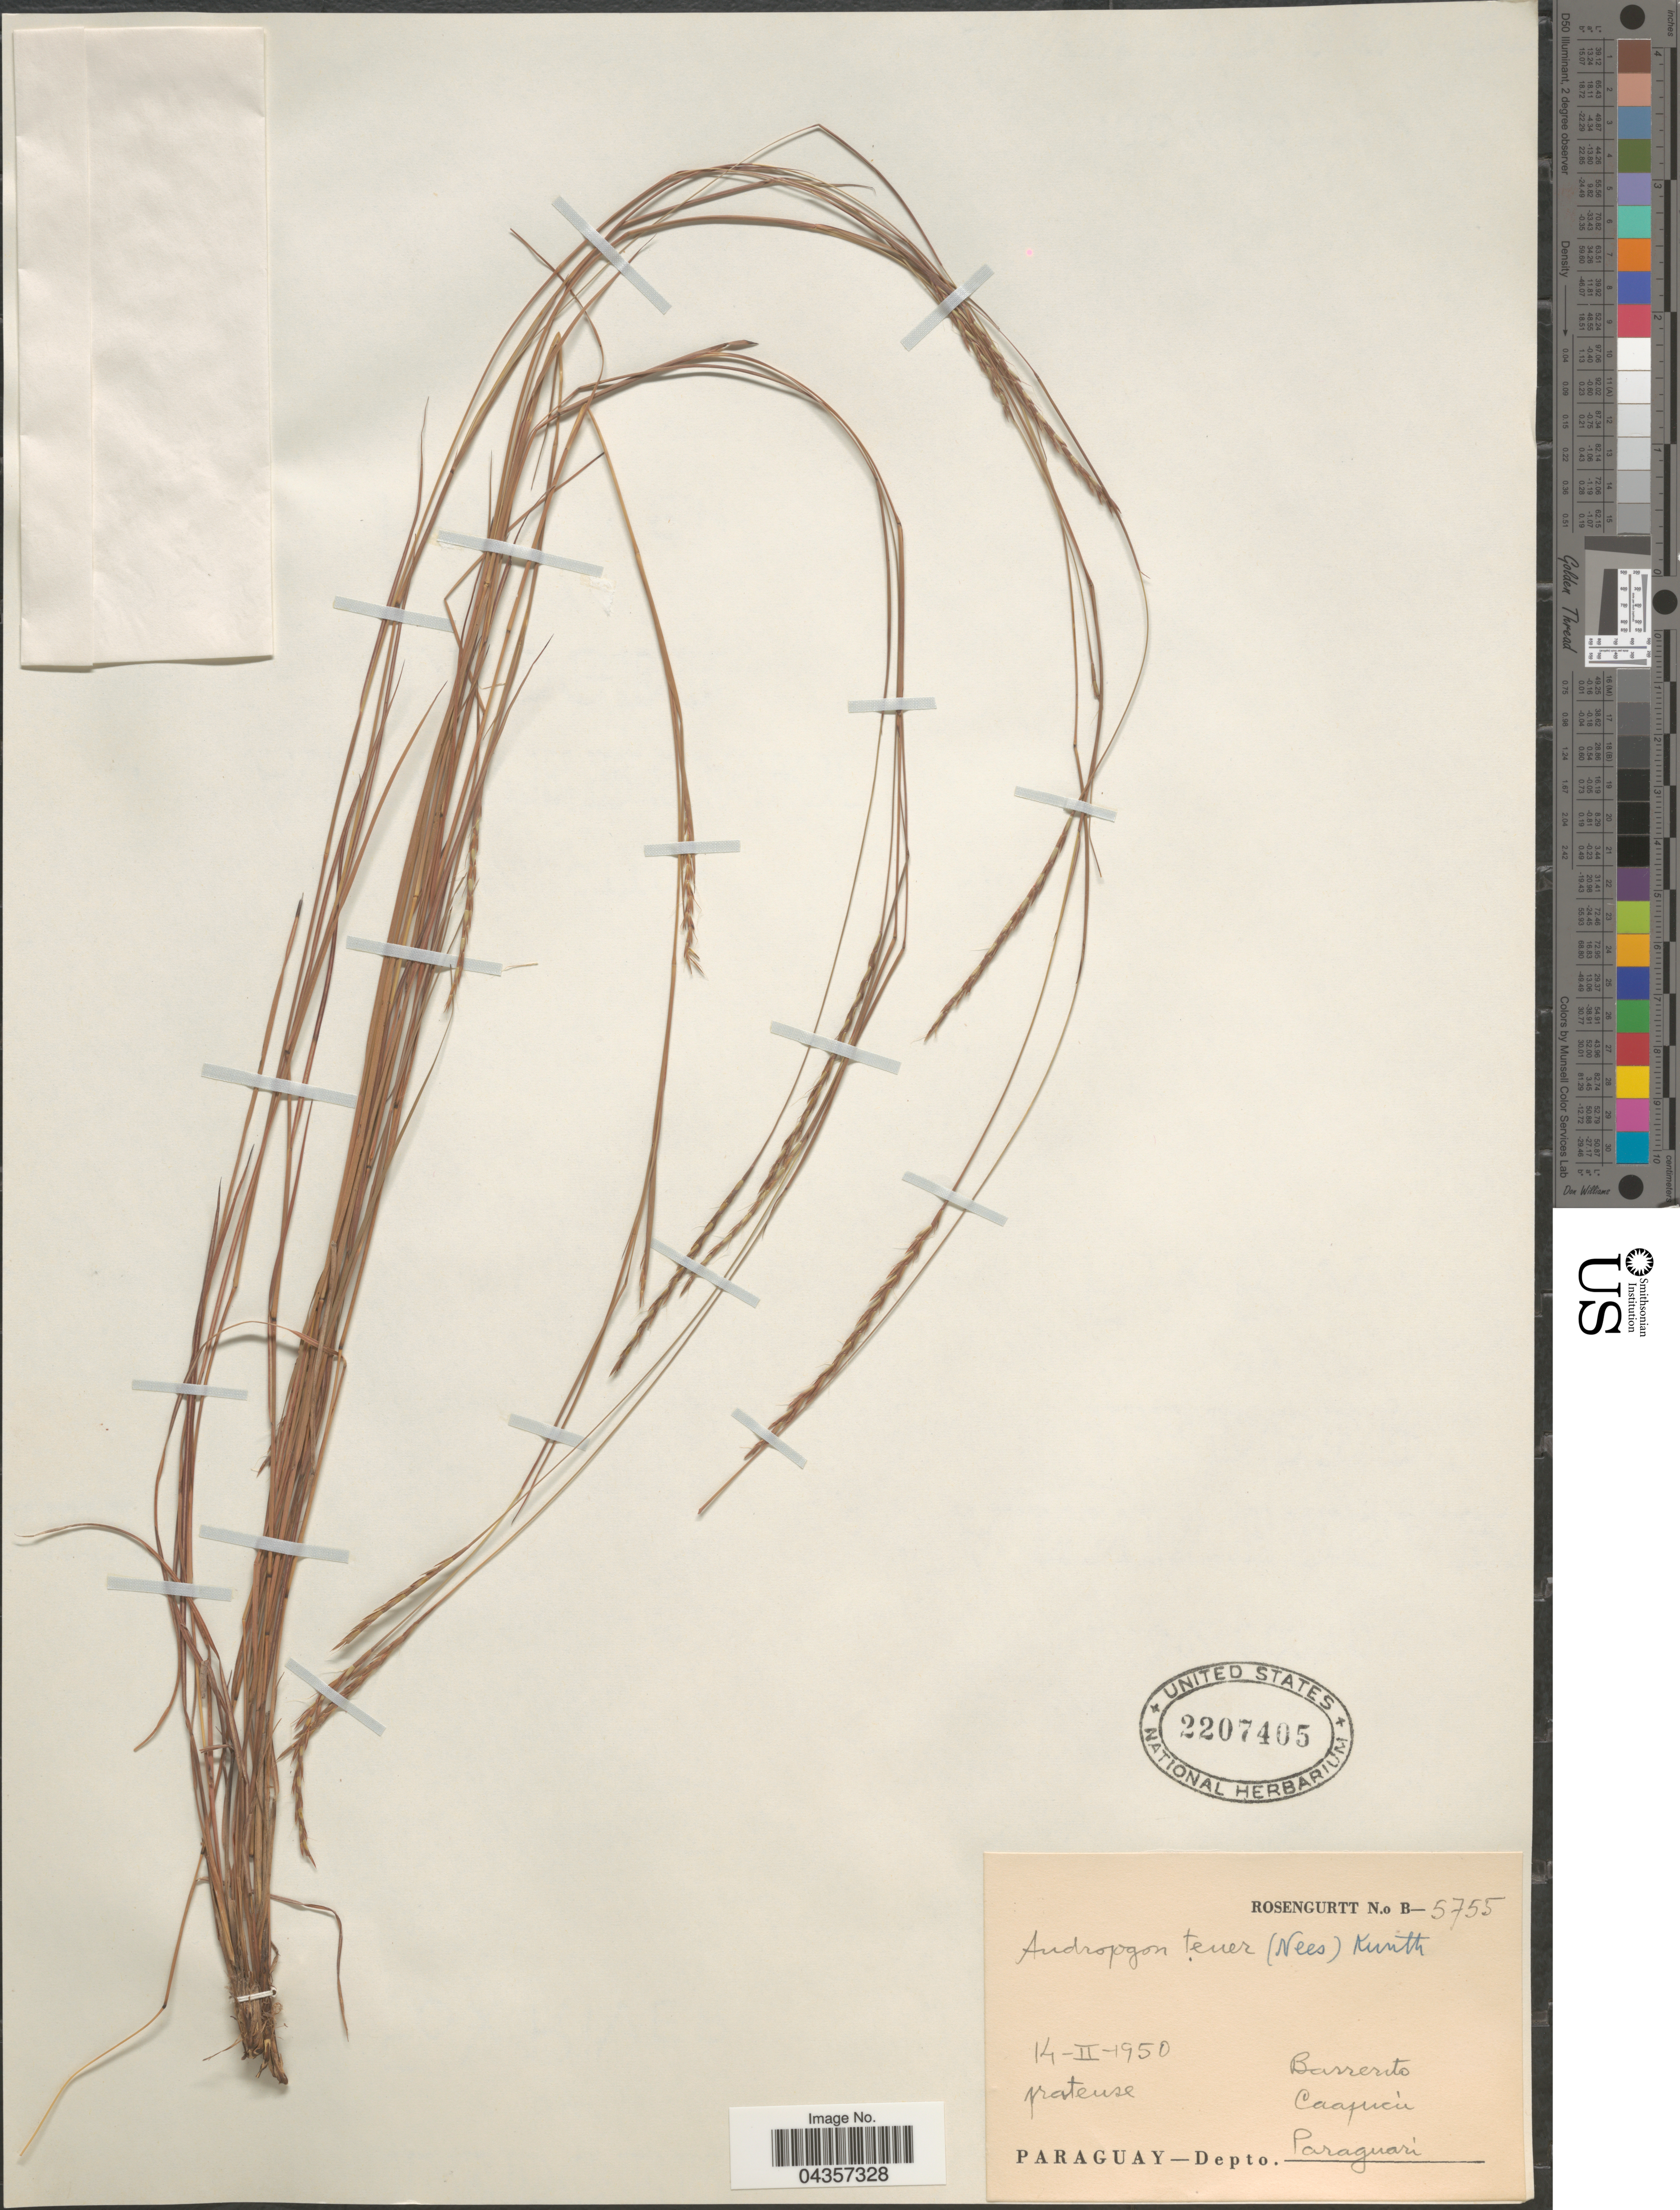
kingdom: Plantae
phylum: Tracheophyta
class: Liliopsida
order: Poales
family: Poaceae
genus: Schizachyrium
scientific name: Schizachyrium tenerum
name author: Nees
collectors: Rosengurtt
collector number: B-5755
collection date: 1950-02-14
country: Paraguay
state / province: Paraguari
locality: Barrerito. Caasucù. Depto. Paraguarì.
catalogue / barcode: US 2207405